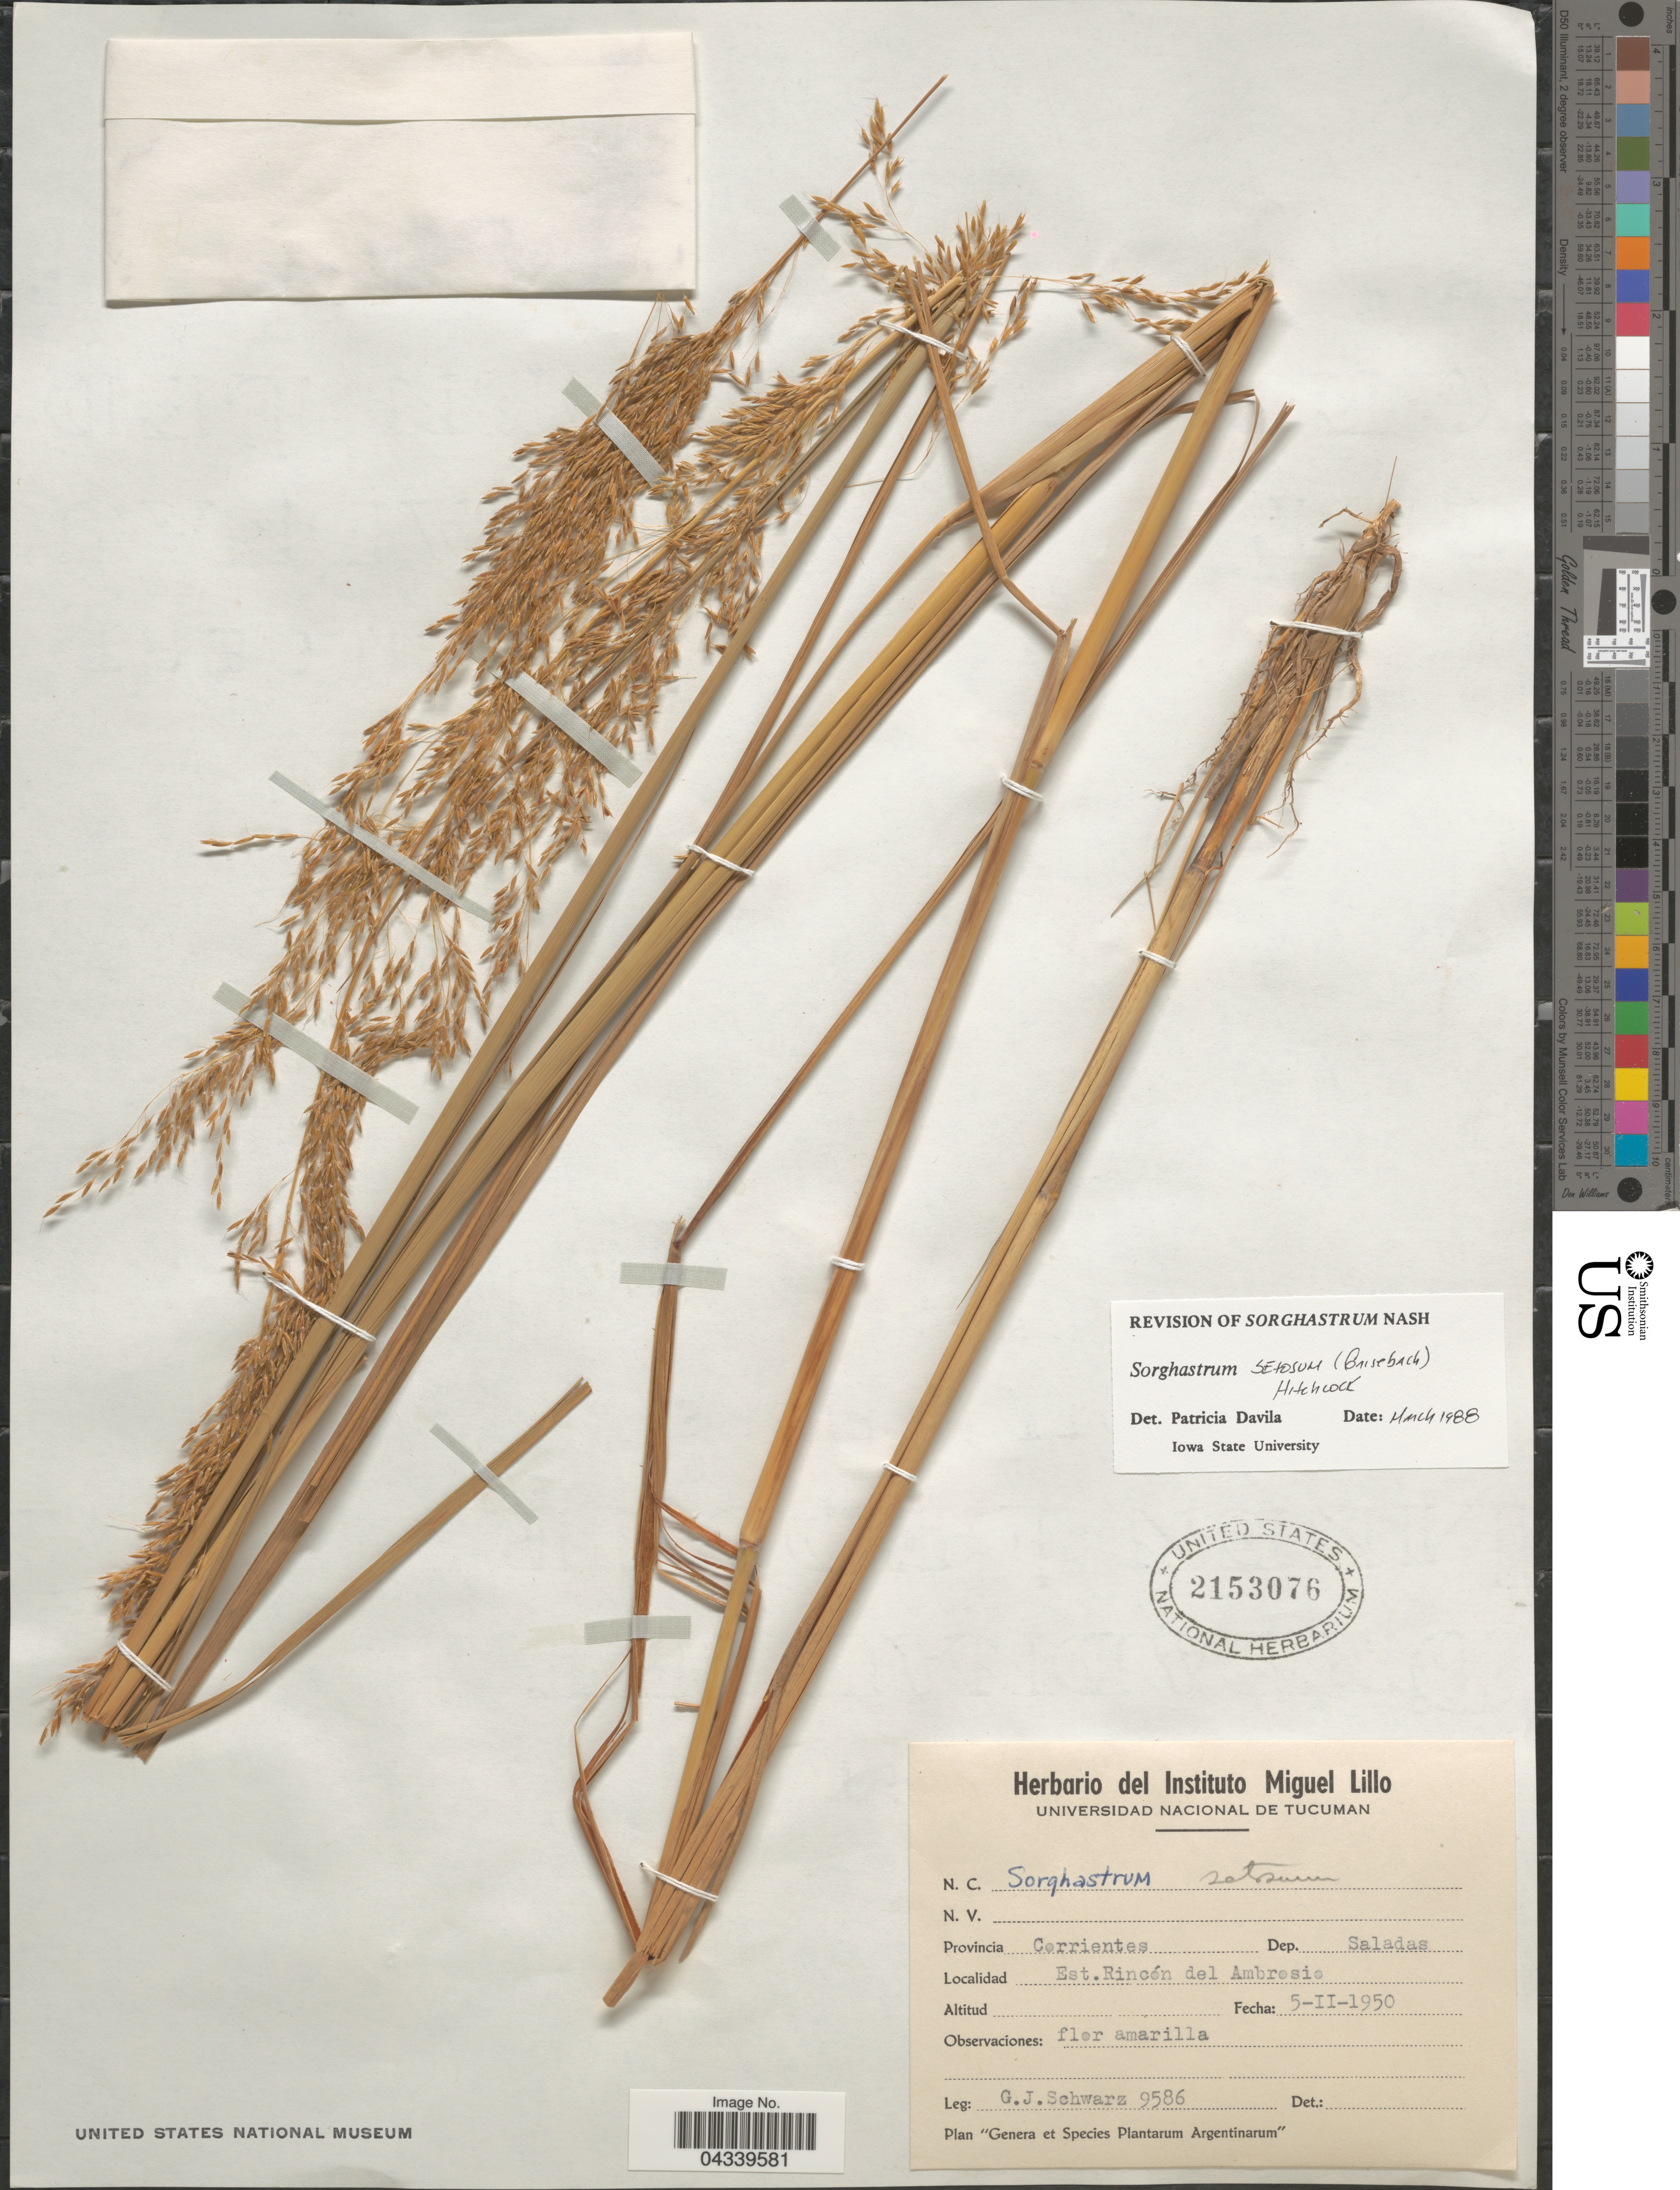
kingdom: Plantae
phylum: Tracheophyta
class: Liliopsida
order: Poales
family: Poaceae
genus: Sorghastrum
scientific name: Sorghastrum setosum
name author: (Griseb.) Hitchc.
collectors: G. J. Schwarz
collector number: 9586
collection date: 1950-02-05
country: Argentina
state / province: Corrientes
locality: Dep. Saladas. Est. Rincón del Ambrosio.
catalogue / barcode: US 2153076